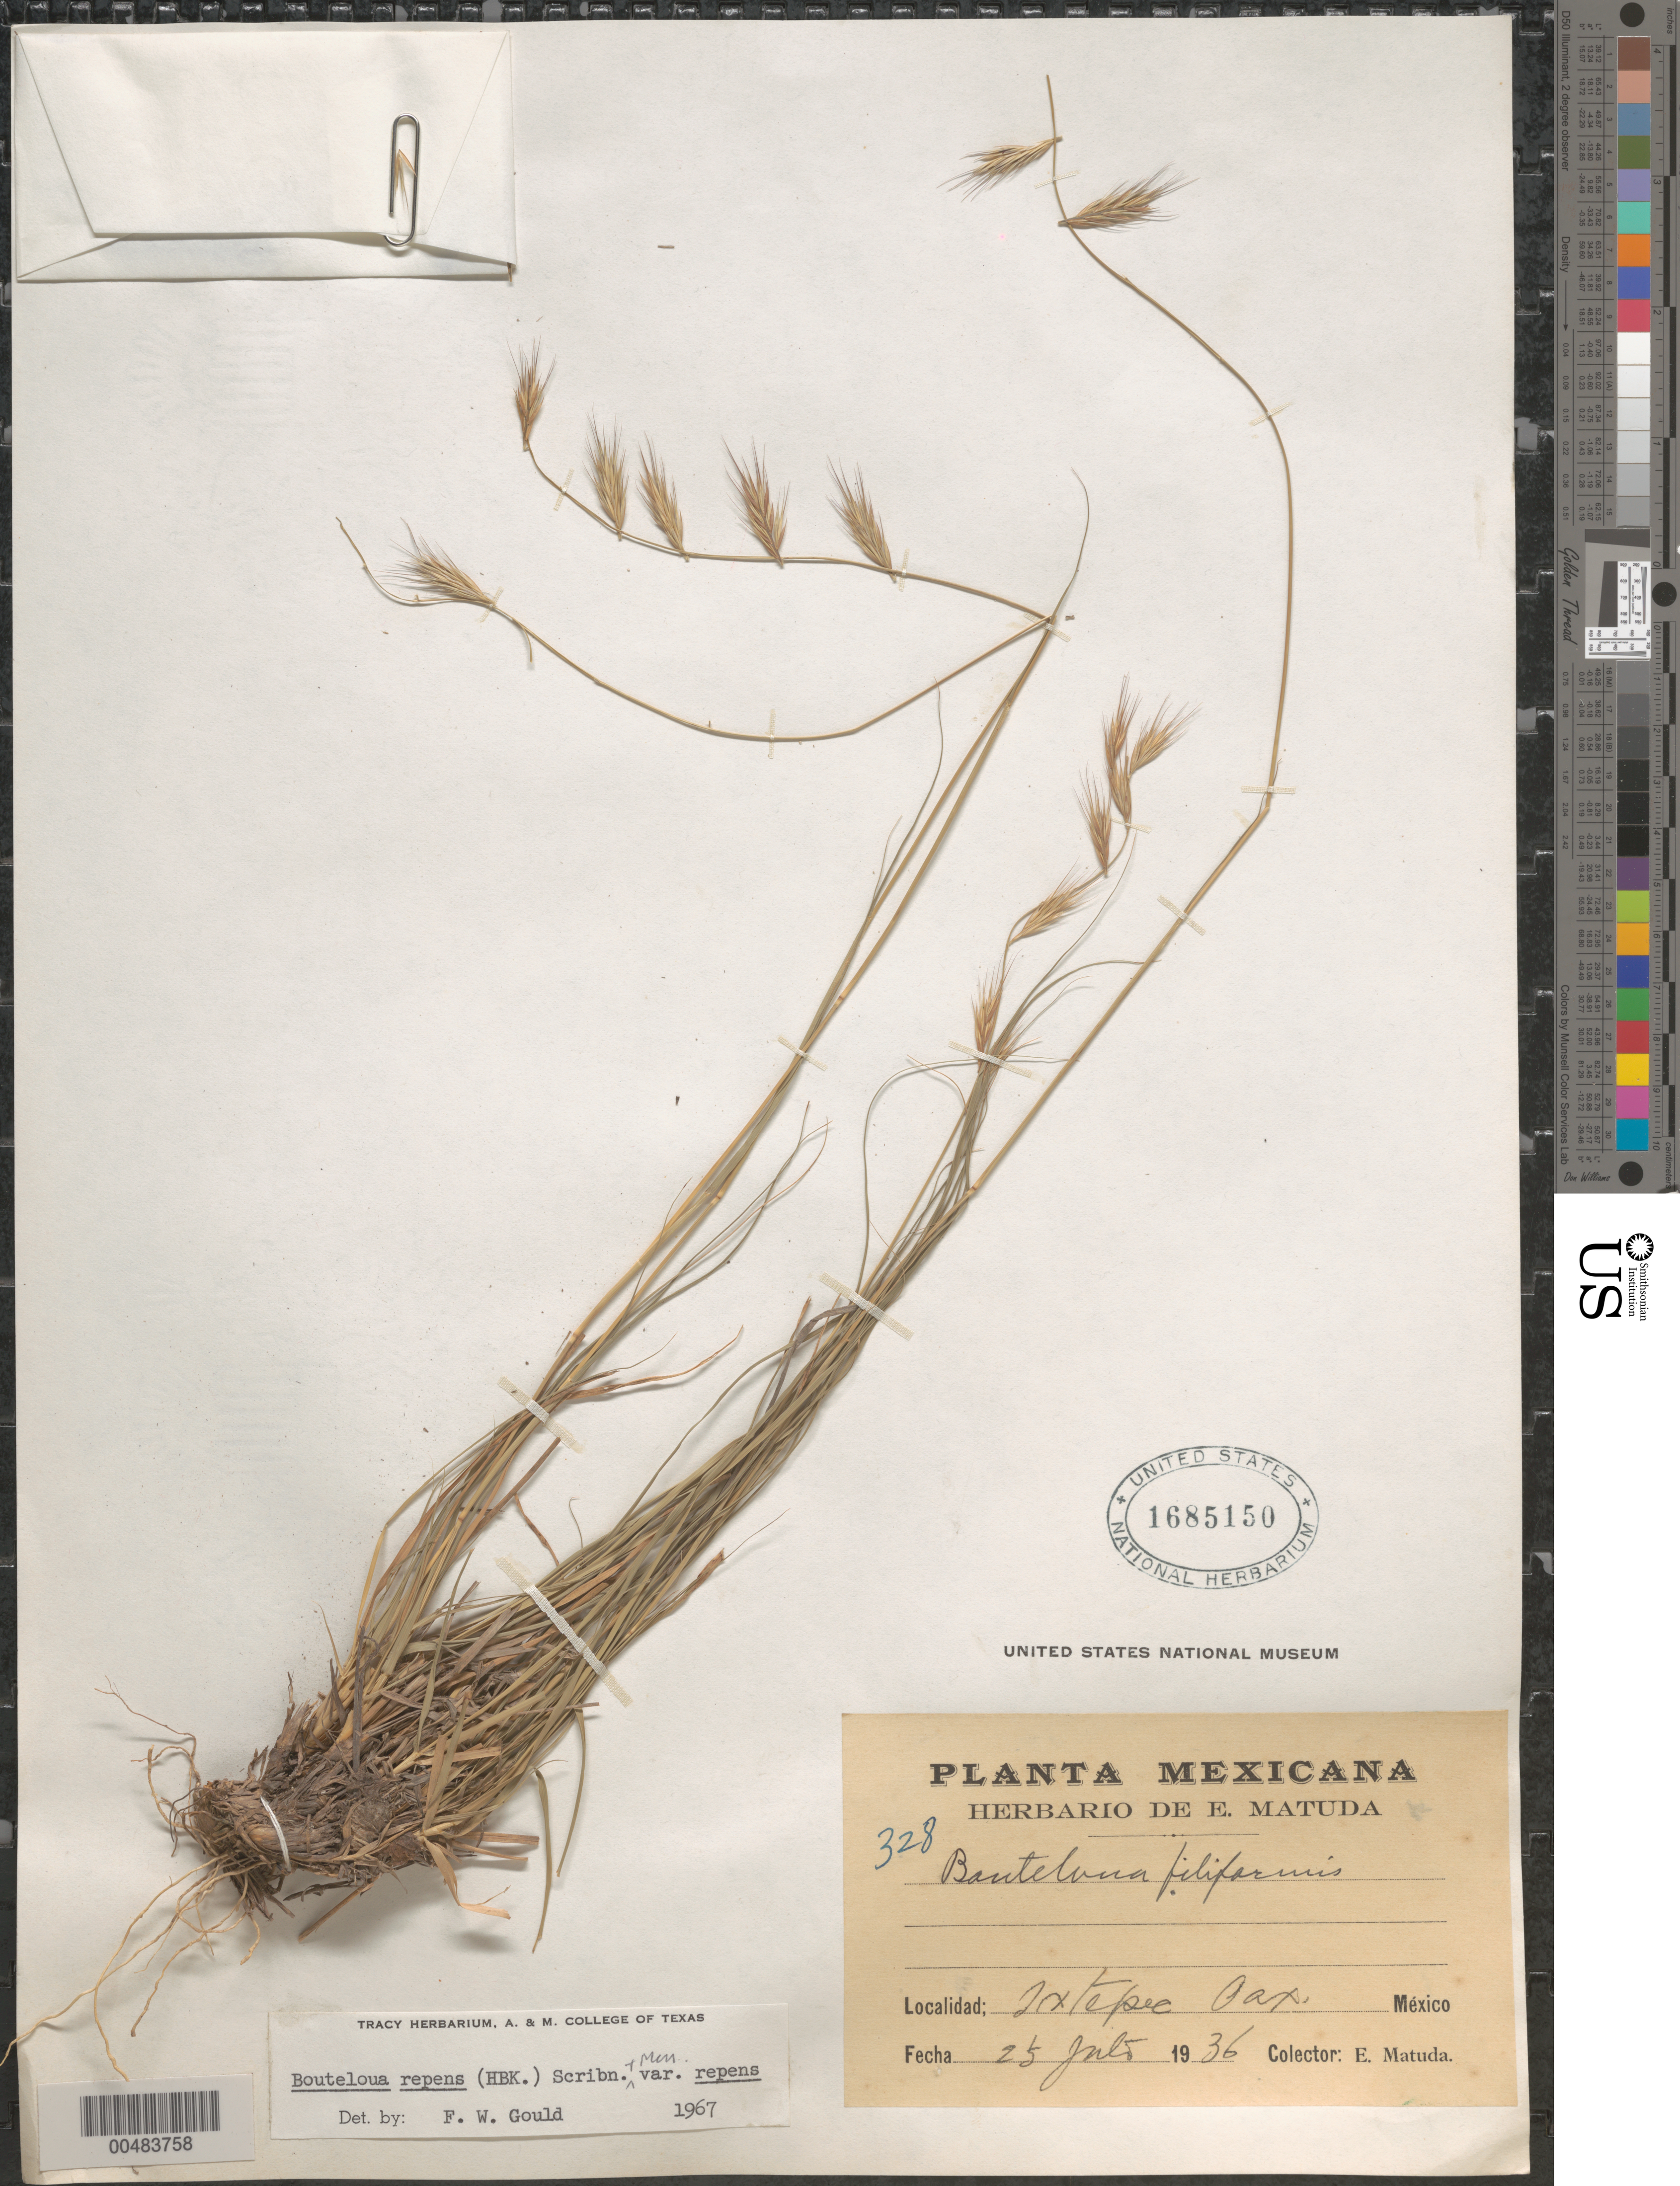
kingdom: Plantae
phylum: Tracheophyta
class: Liliopsida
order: Poales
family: Poaceae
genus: Bouteloua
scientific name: Bouteloua repens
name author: (Kunth) Scribn. & Merr.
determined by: Gould, F. W.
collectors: E. Matuda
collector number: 328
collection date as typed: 25 Jul 1936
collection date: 1936-07-25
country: Mexico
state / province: Oaxaca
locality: Ixtepec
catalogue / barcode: US 1685150